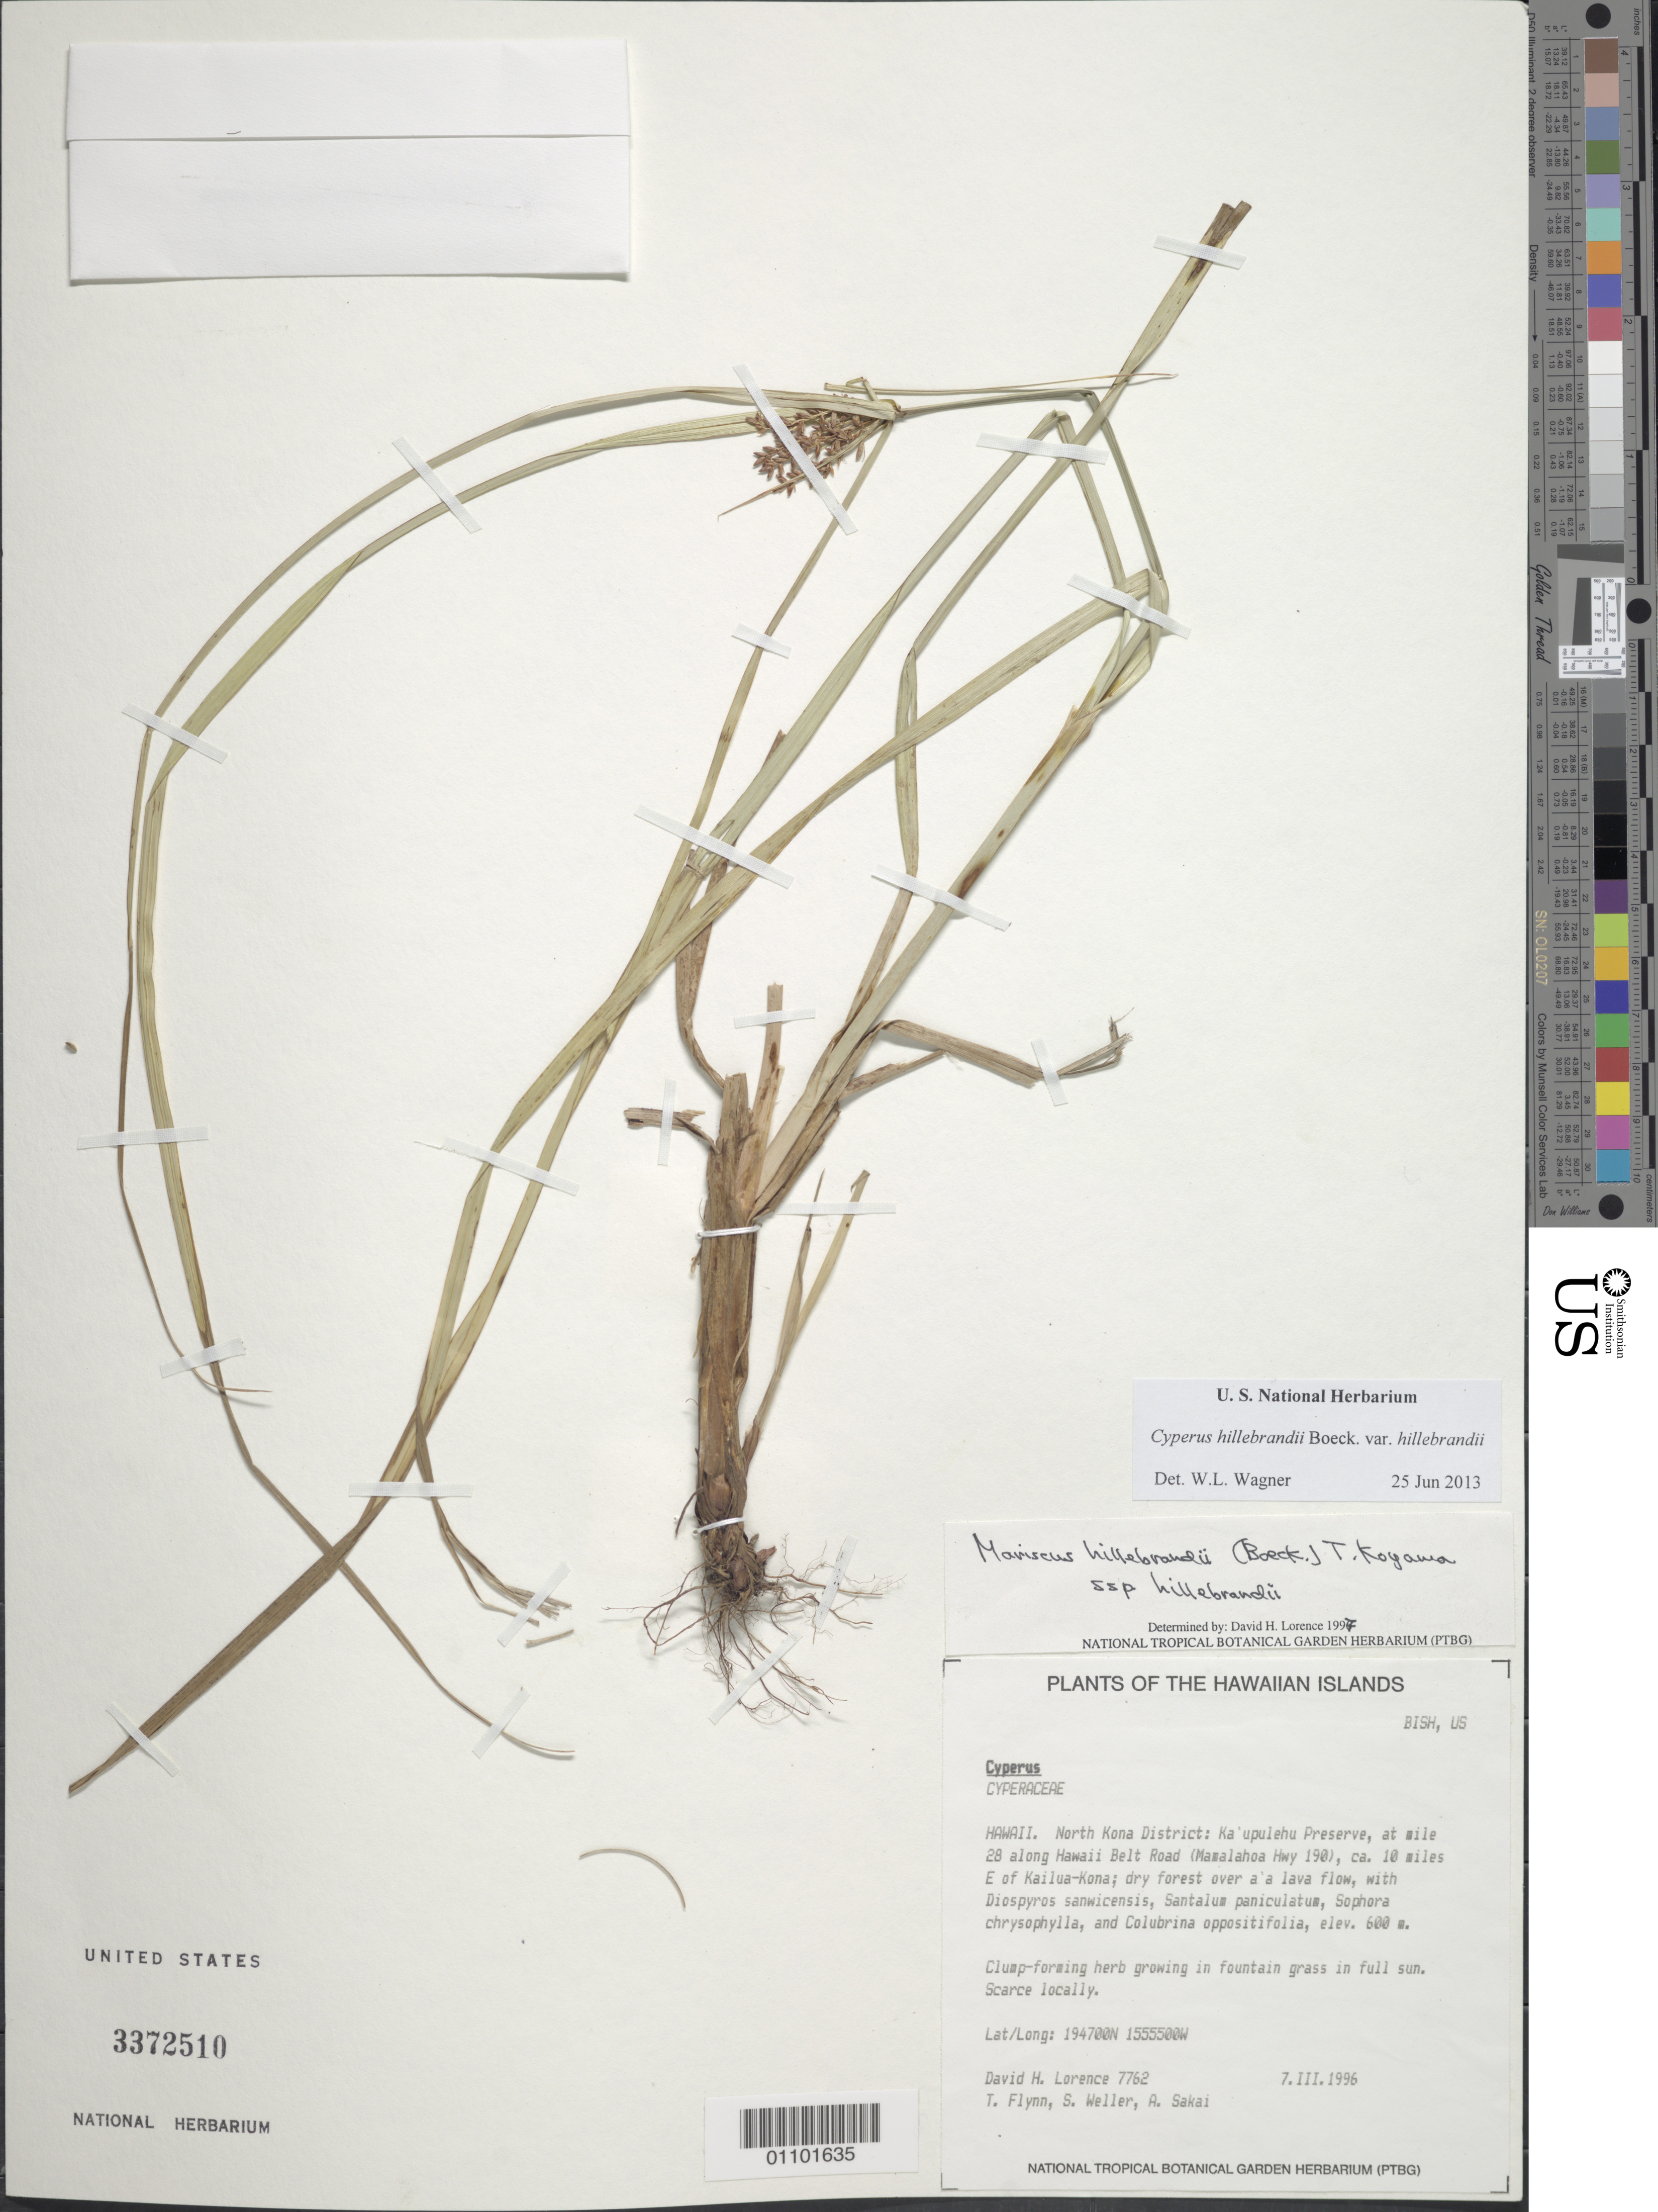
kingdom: Plantae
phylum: Tracheophyta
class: Liliopsida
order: Poales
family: Cyperaceae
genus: Cyperus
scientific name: Cyperus hillebrandii var. hillebrandii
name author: Boeckeler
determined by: Wagner, W. L., (BOT), Smithsonian Institution - National Museum of Natural History (UNITED STATES)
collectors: D. Lorence, T. W. Flynn, S. G. Weller & A. Sakai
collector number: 7762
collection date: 1996-03-07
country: United States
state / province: Hawaii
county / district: Hawaii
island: Hawaii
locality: North Kona District, Ka'upulehu Preserve, at mile 28 along Hawaii Belt Road (Mamalahoa Hwy 190), ca. 10 miles E of Kailua-Kona.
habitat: Dry forest.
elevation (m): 600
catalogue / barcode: US 3372510